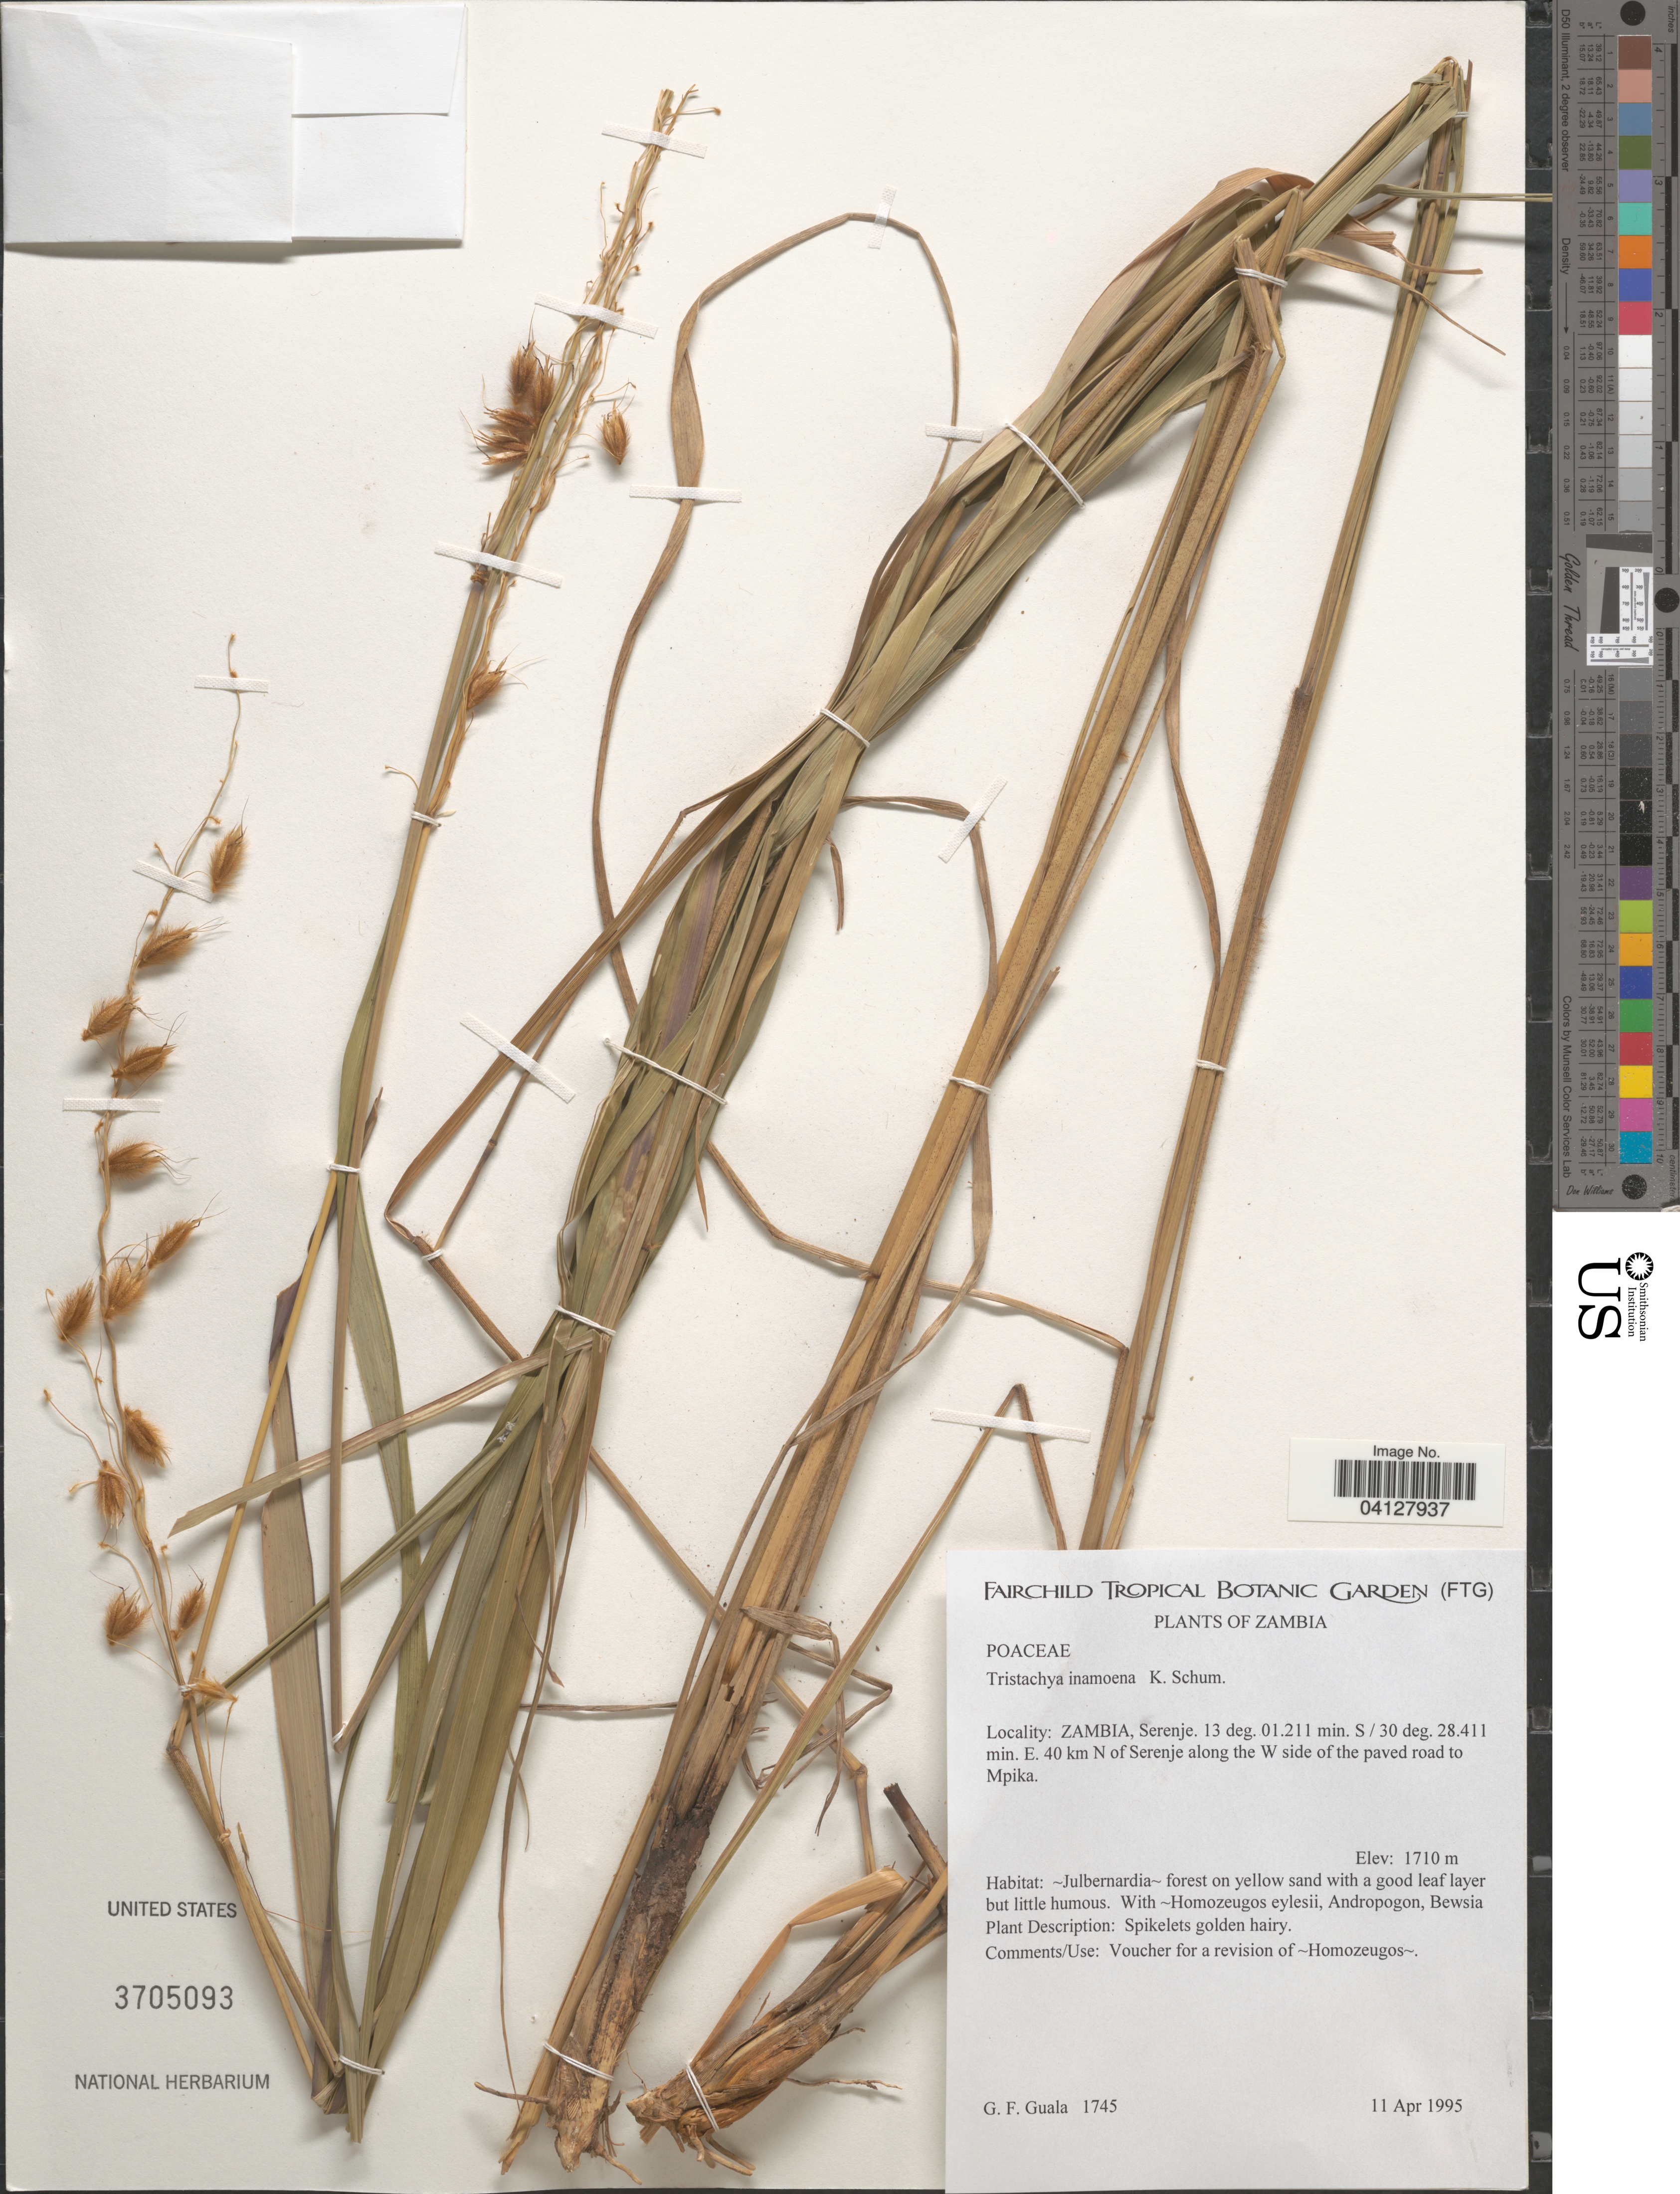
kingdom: Plantae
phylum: Tracheophyta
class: Liliopsida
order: Poales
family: Poaceae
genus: Tristachya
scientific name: Tristachya inamoena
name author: K. Schum.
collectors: G. Guala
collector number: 1745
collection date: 1995-04-11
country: Zambia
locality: Serenje. 40 km N of Serenje along the W side of the paved road to Mpika.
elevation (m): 1710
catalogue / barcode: US 3705093